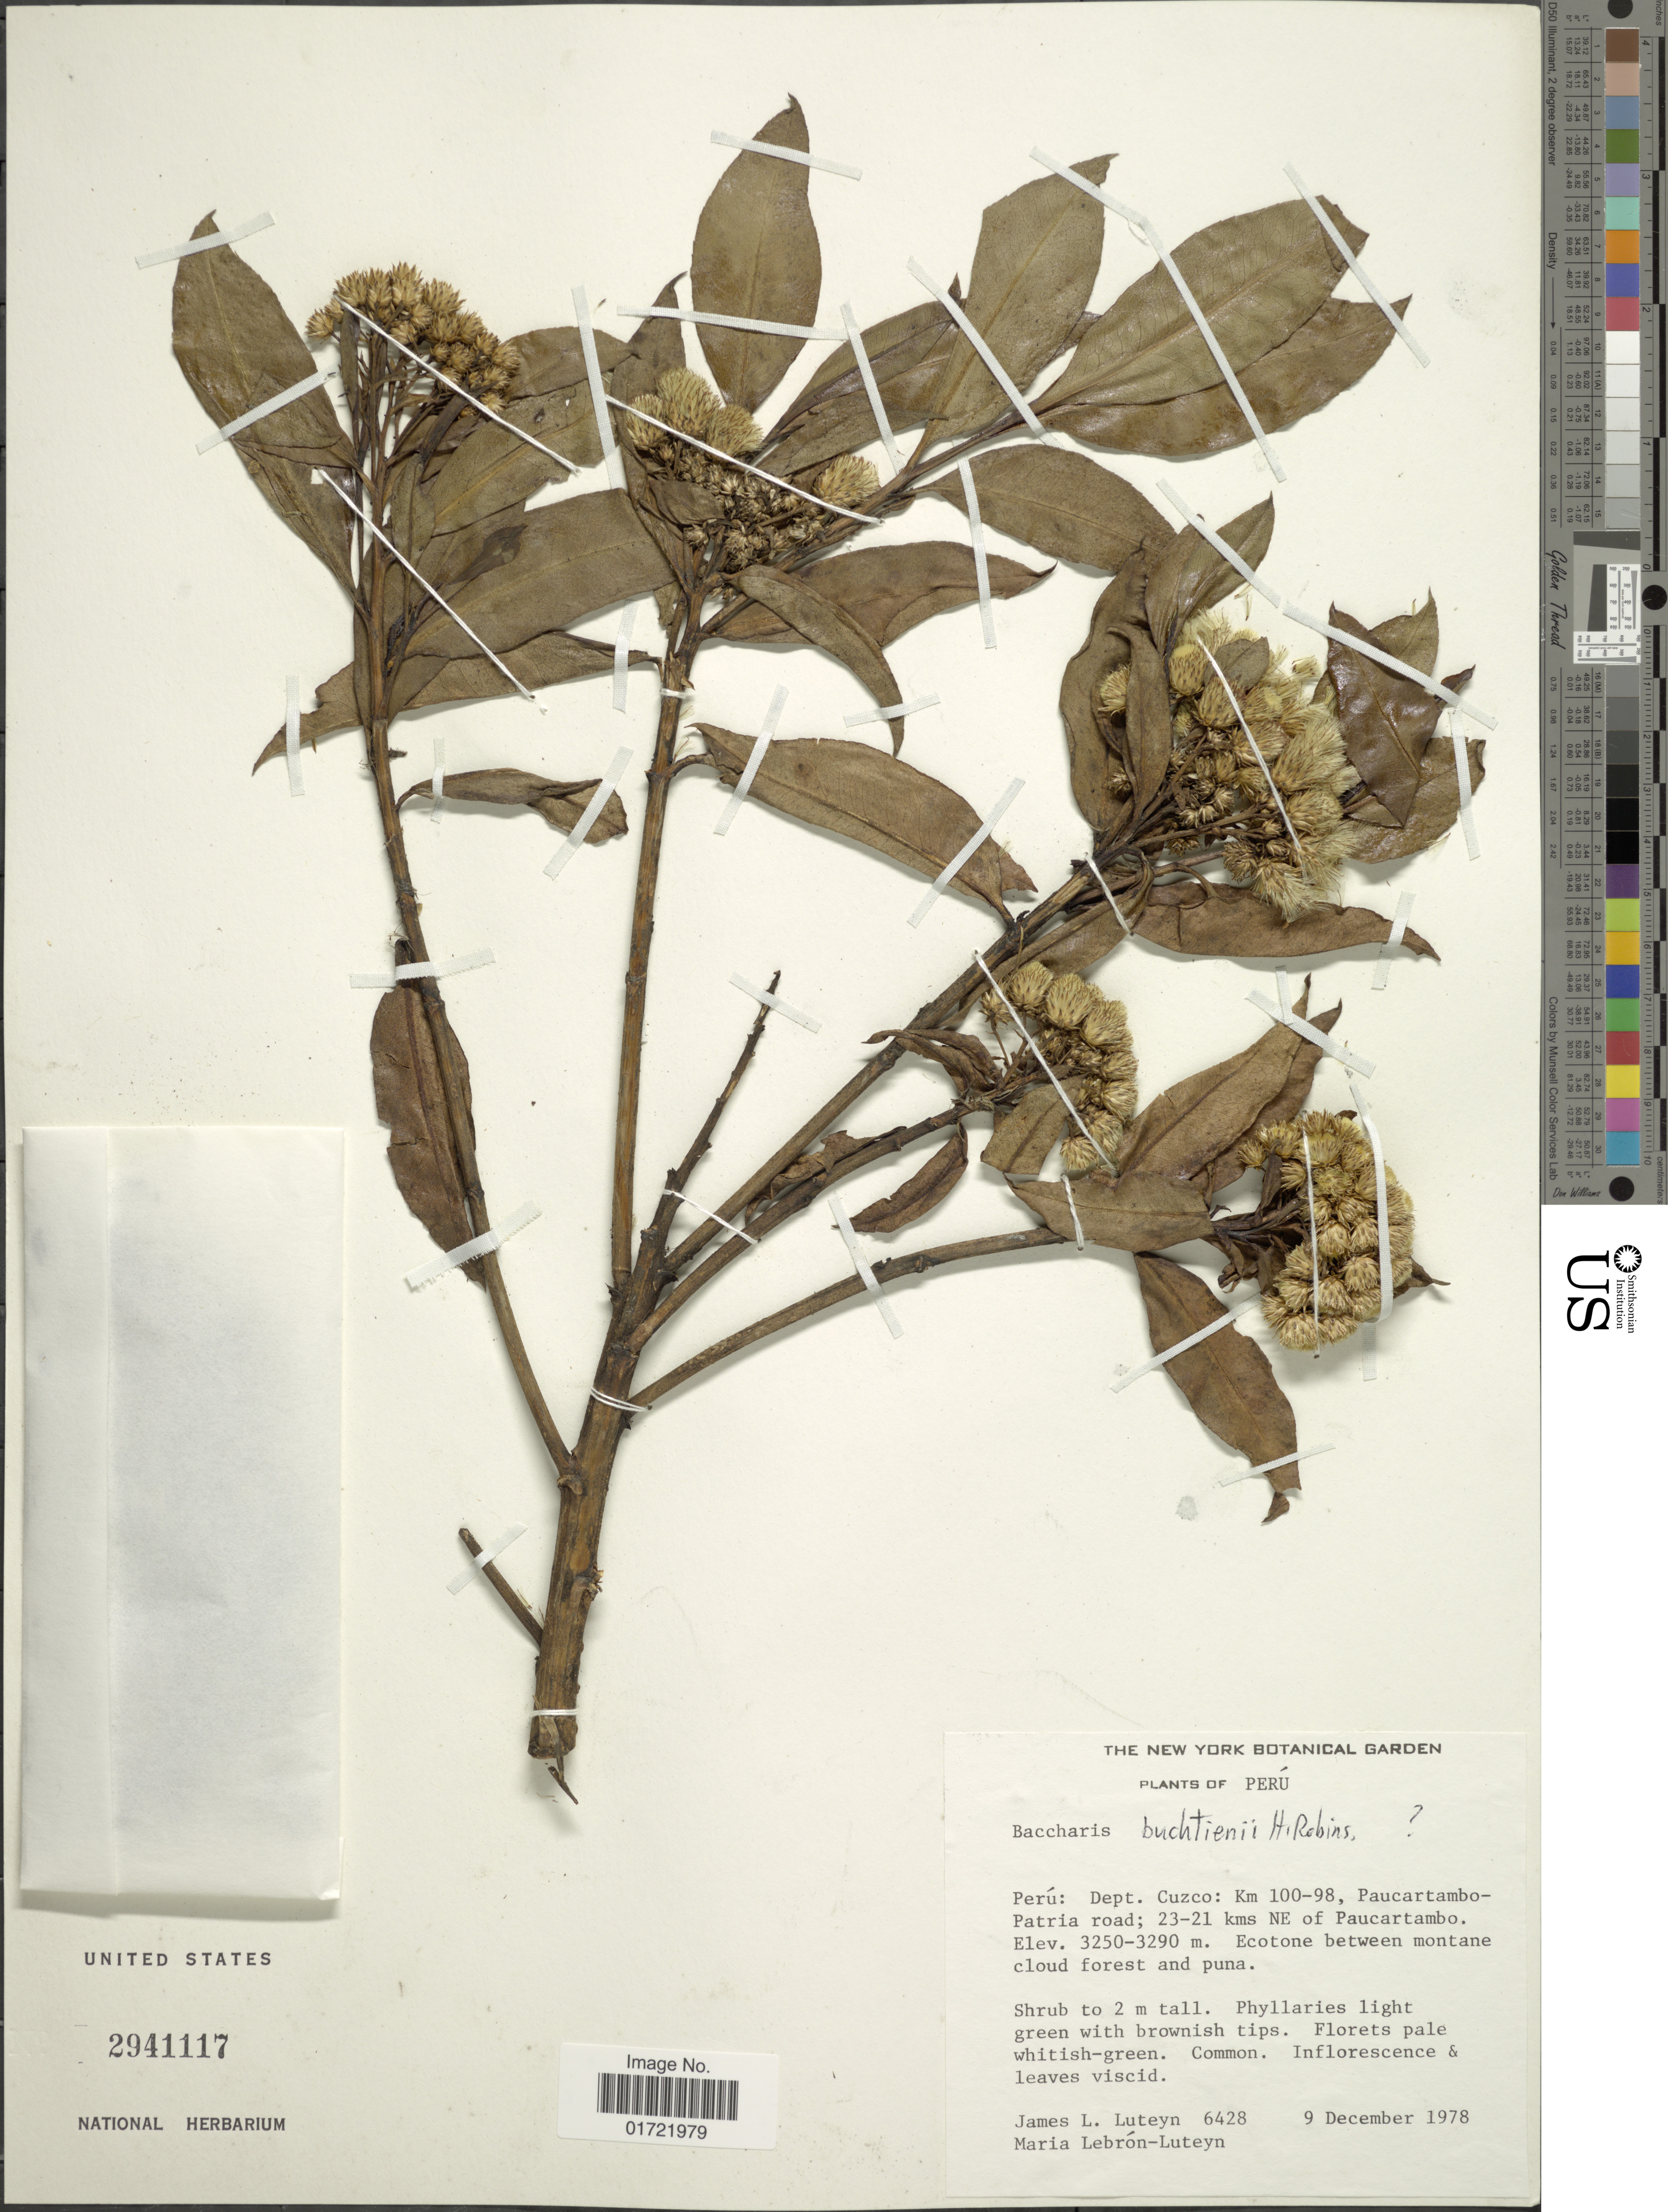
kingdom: Plantae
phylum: Tracheophyta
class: Magnoliopsida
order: Asterales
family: Asteraceae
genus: Baccharis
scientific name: Baccharis buchtienii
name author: H. Rob.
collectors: J. L. Luteyn & M. L. Lebrón-Luteyn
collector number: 6428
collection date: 1978-12-09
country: Peru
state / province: Cusco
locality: Km 100-98, Paucartambo-Patria road; 23-21 kms NE of Paucartambo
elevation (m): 3250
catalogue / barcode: US 2941117